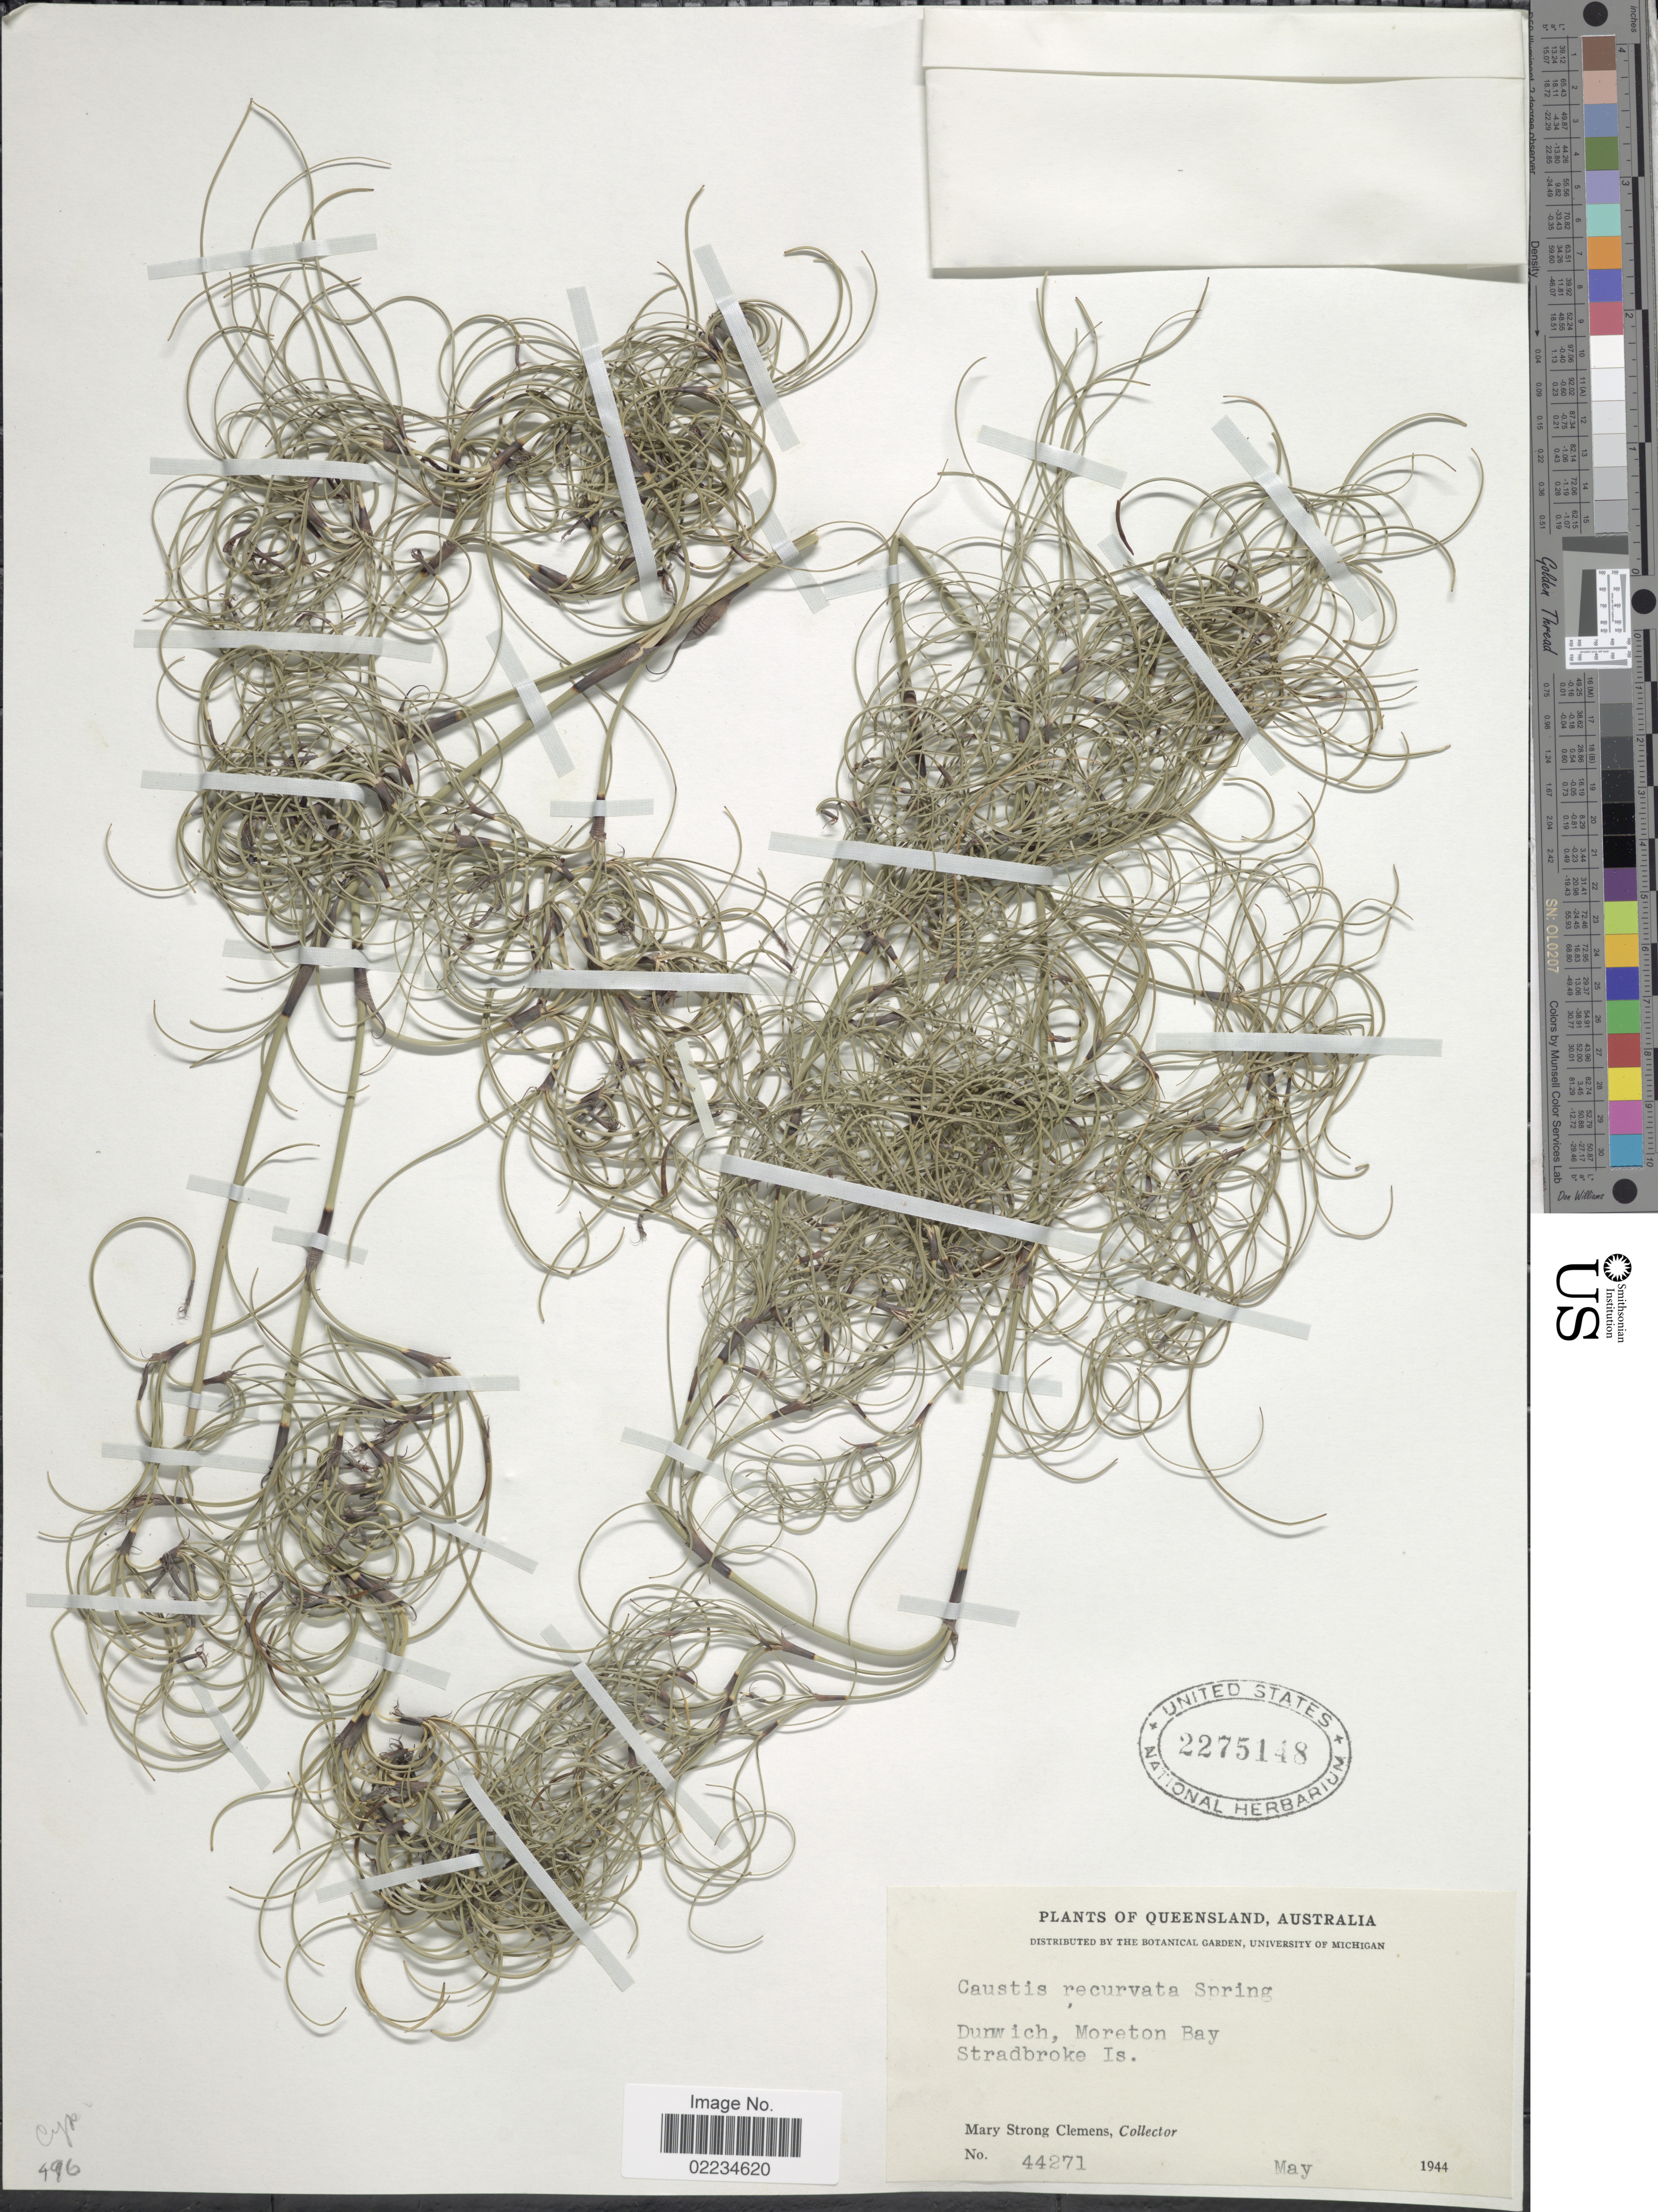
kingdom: Plantae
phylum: Tracheophyta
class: Liliopsida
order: Poales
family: Cyperaceae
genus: Caustis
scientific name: Caustis recurvata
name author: Spreng.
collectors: M. S. Clemens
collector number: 44271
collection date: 1944-05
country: Australia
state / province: Queensland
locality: Dunwich, Moreton Bay, Stradbroke Is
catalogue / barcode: US 2275148